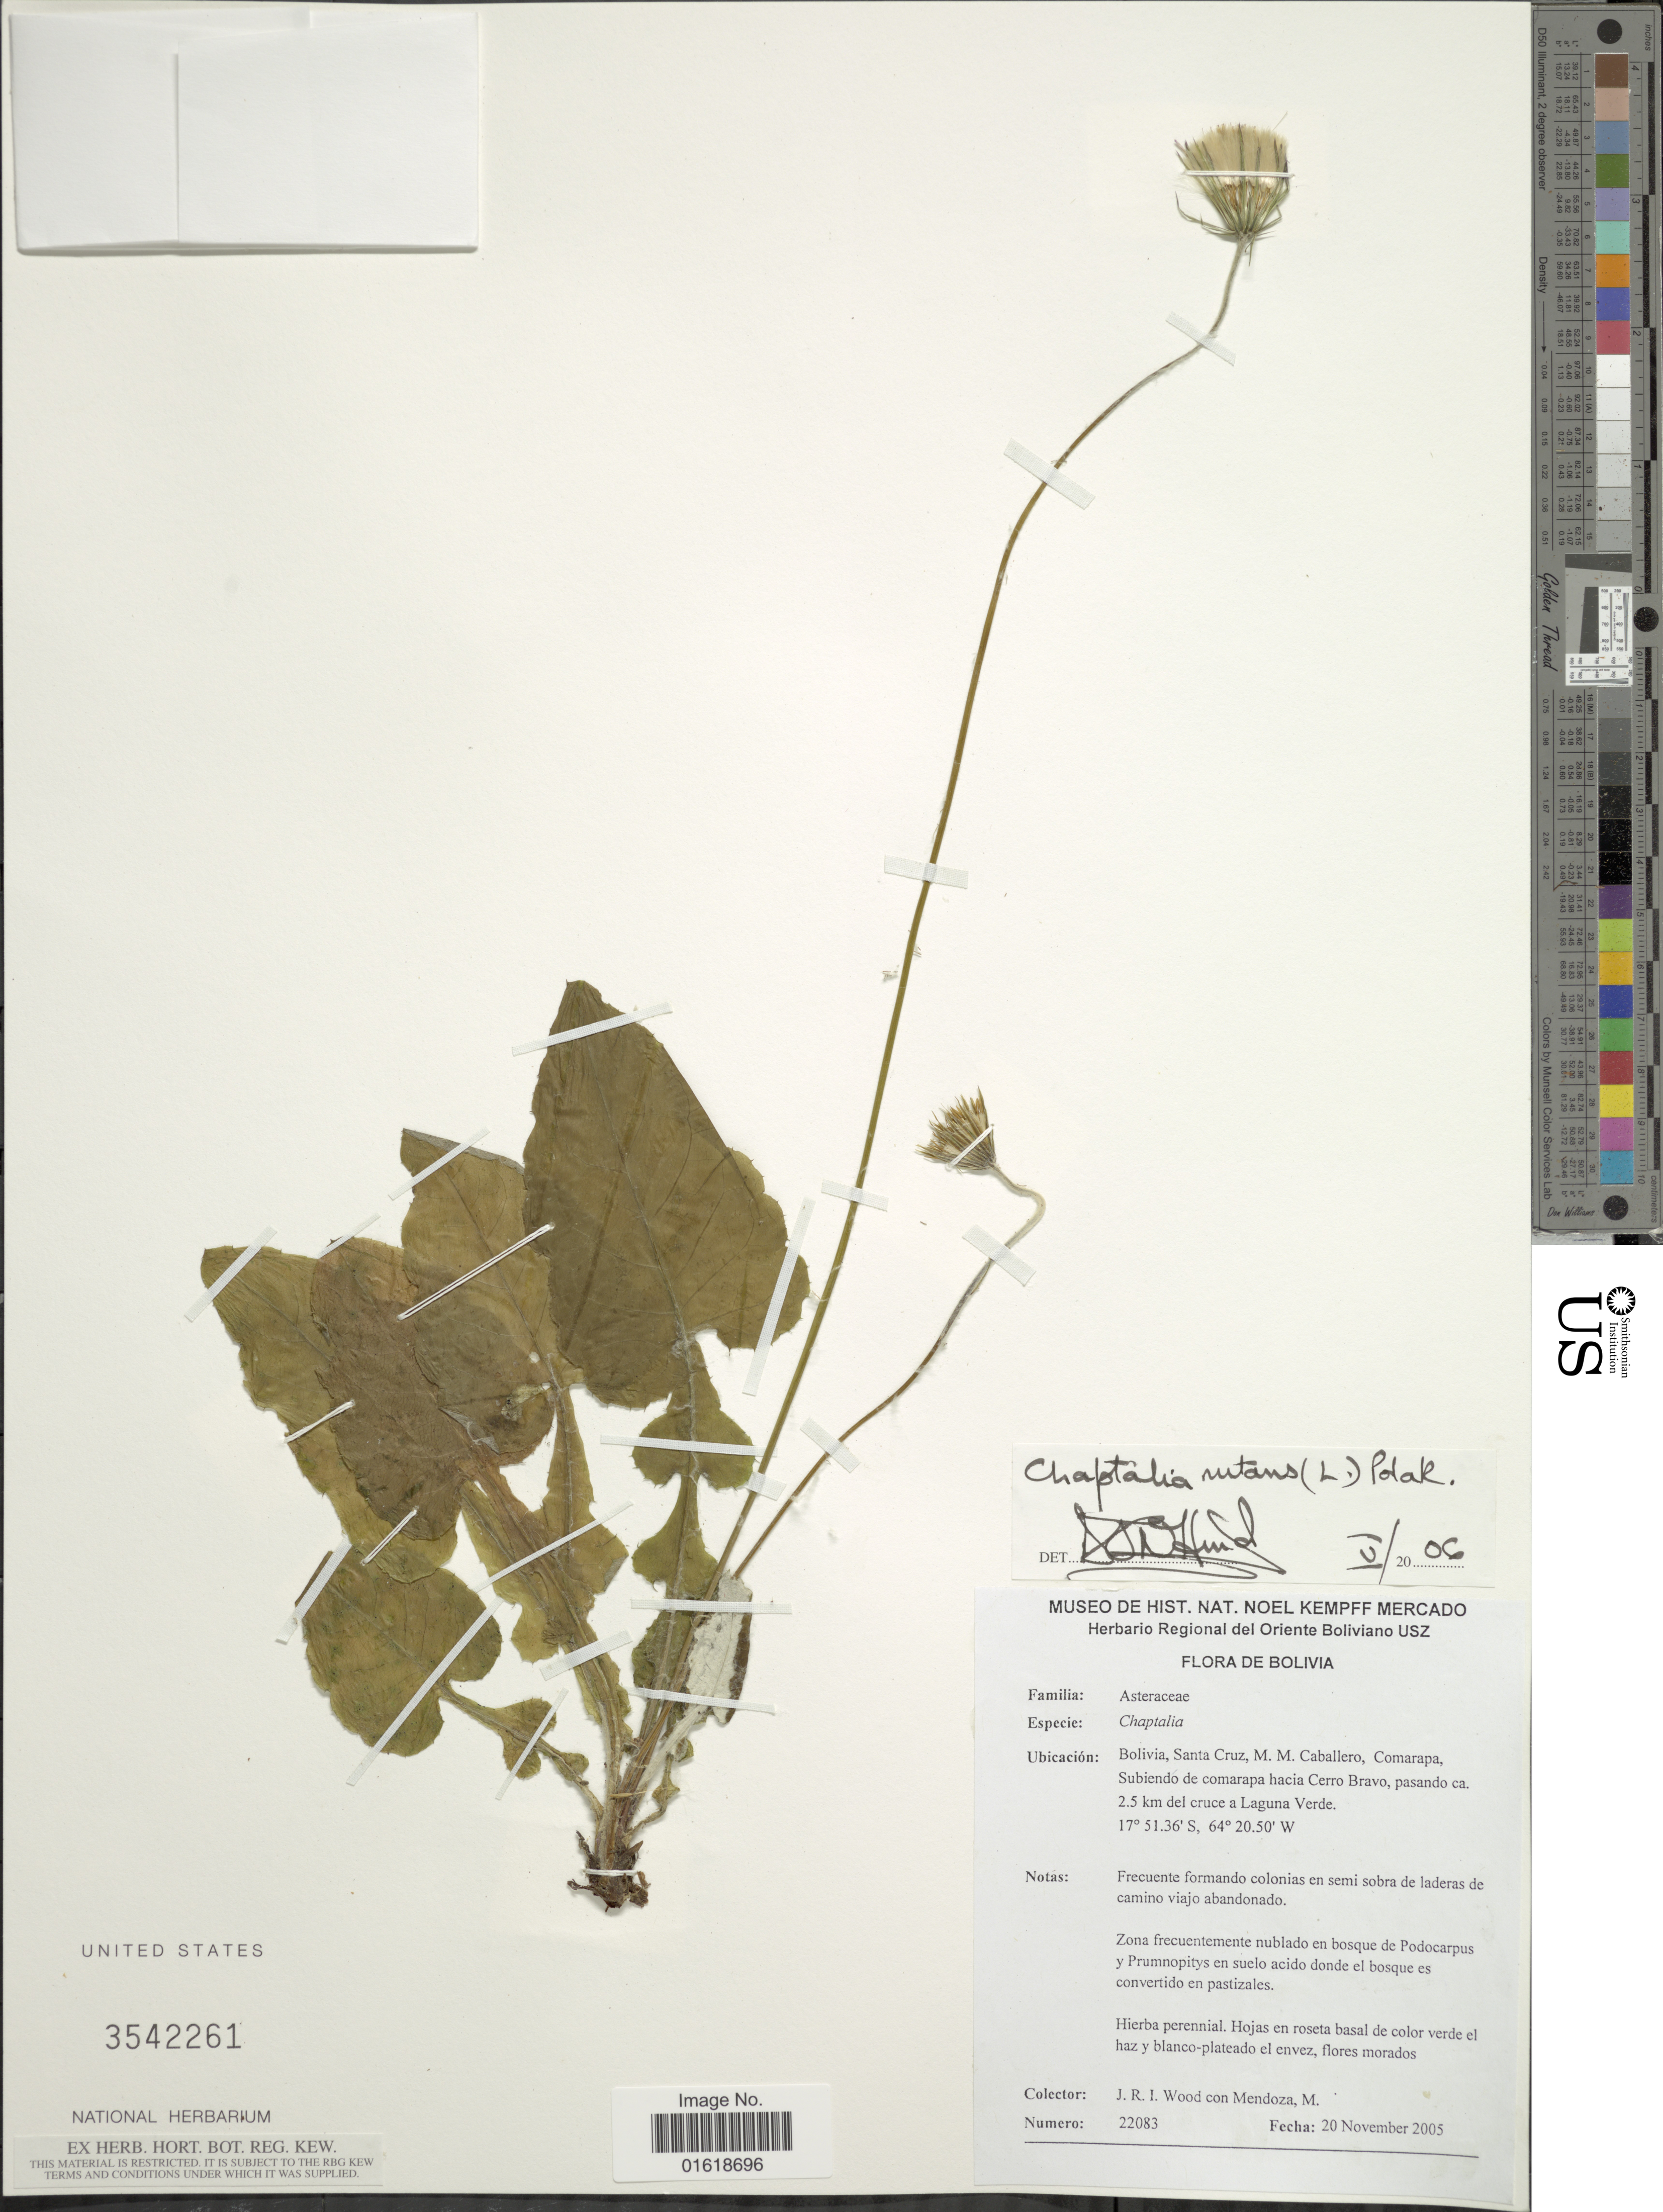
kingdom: Plantae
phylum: Tracheophyta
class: Magnoliopsida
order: Asterales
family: Asteraceae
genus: Chaptalia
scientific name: Chaptalia nutans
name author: (L.) Pol.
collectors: J. R. I. Wood & M. Mendoza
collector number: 22083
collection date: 2005-11-20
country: Bolivia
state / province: Santa Cruz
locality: Bolivia, Santa Cruz, M.M. Caballero, Comarapa, Subiendo de comarapa hacia Cerro Bravo, pasando ca. 2.5 km del cruce a Laguna Verde.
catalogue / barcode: US 3542261